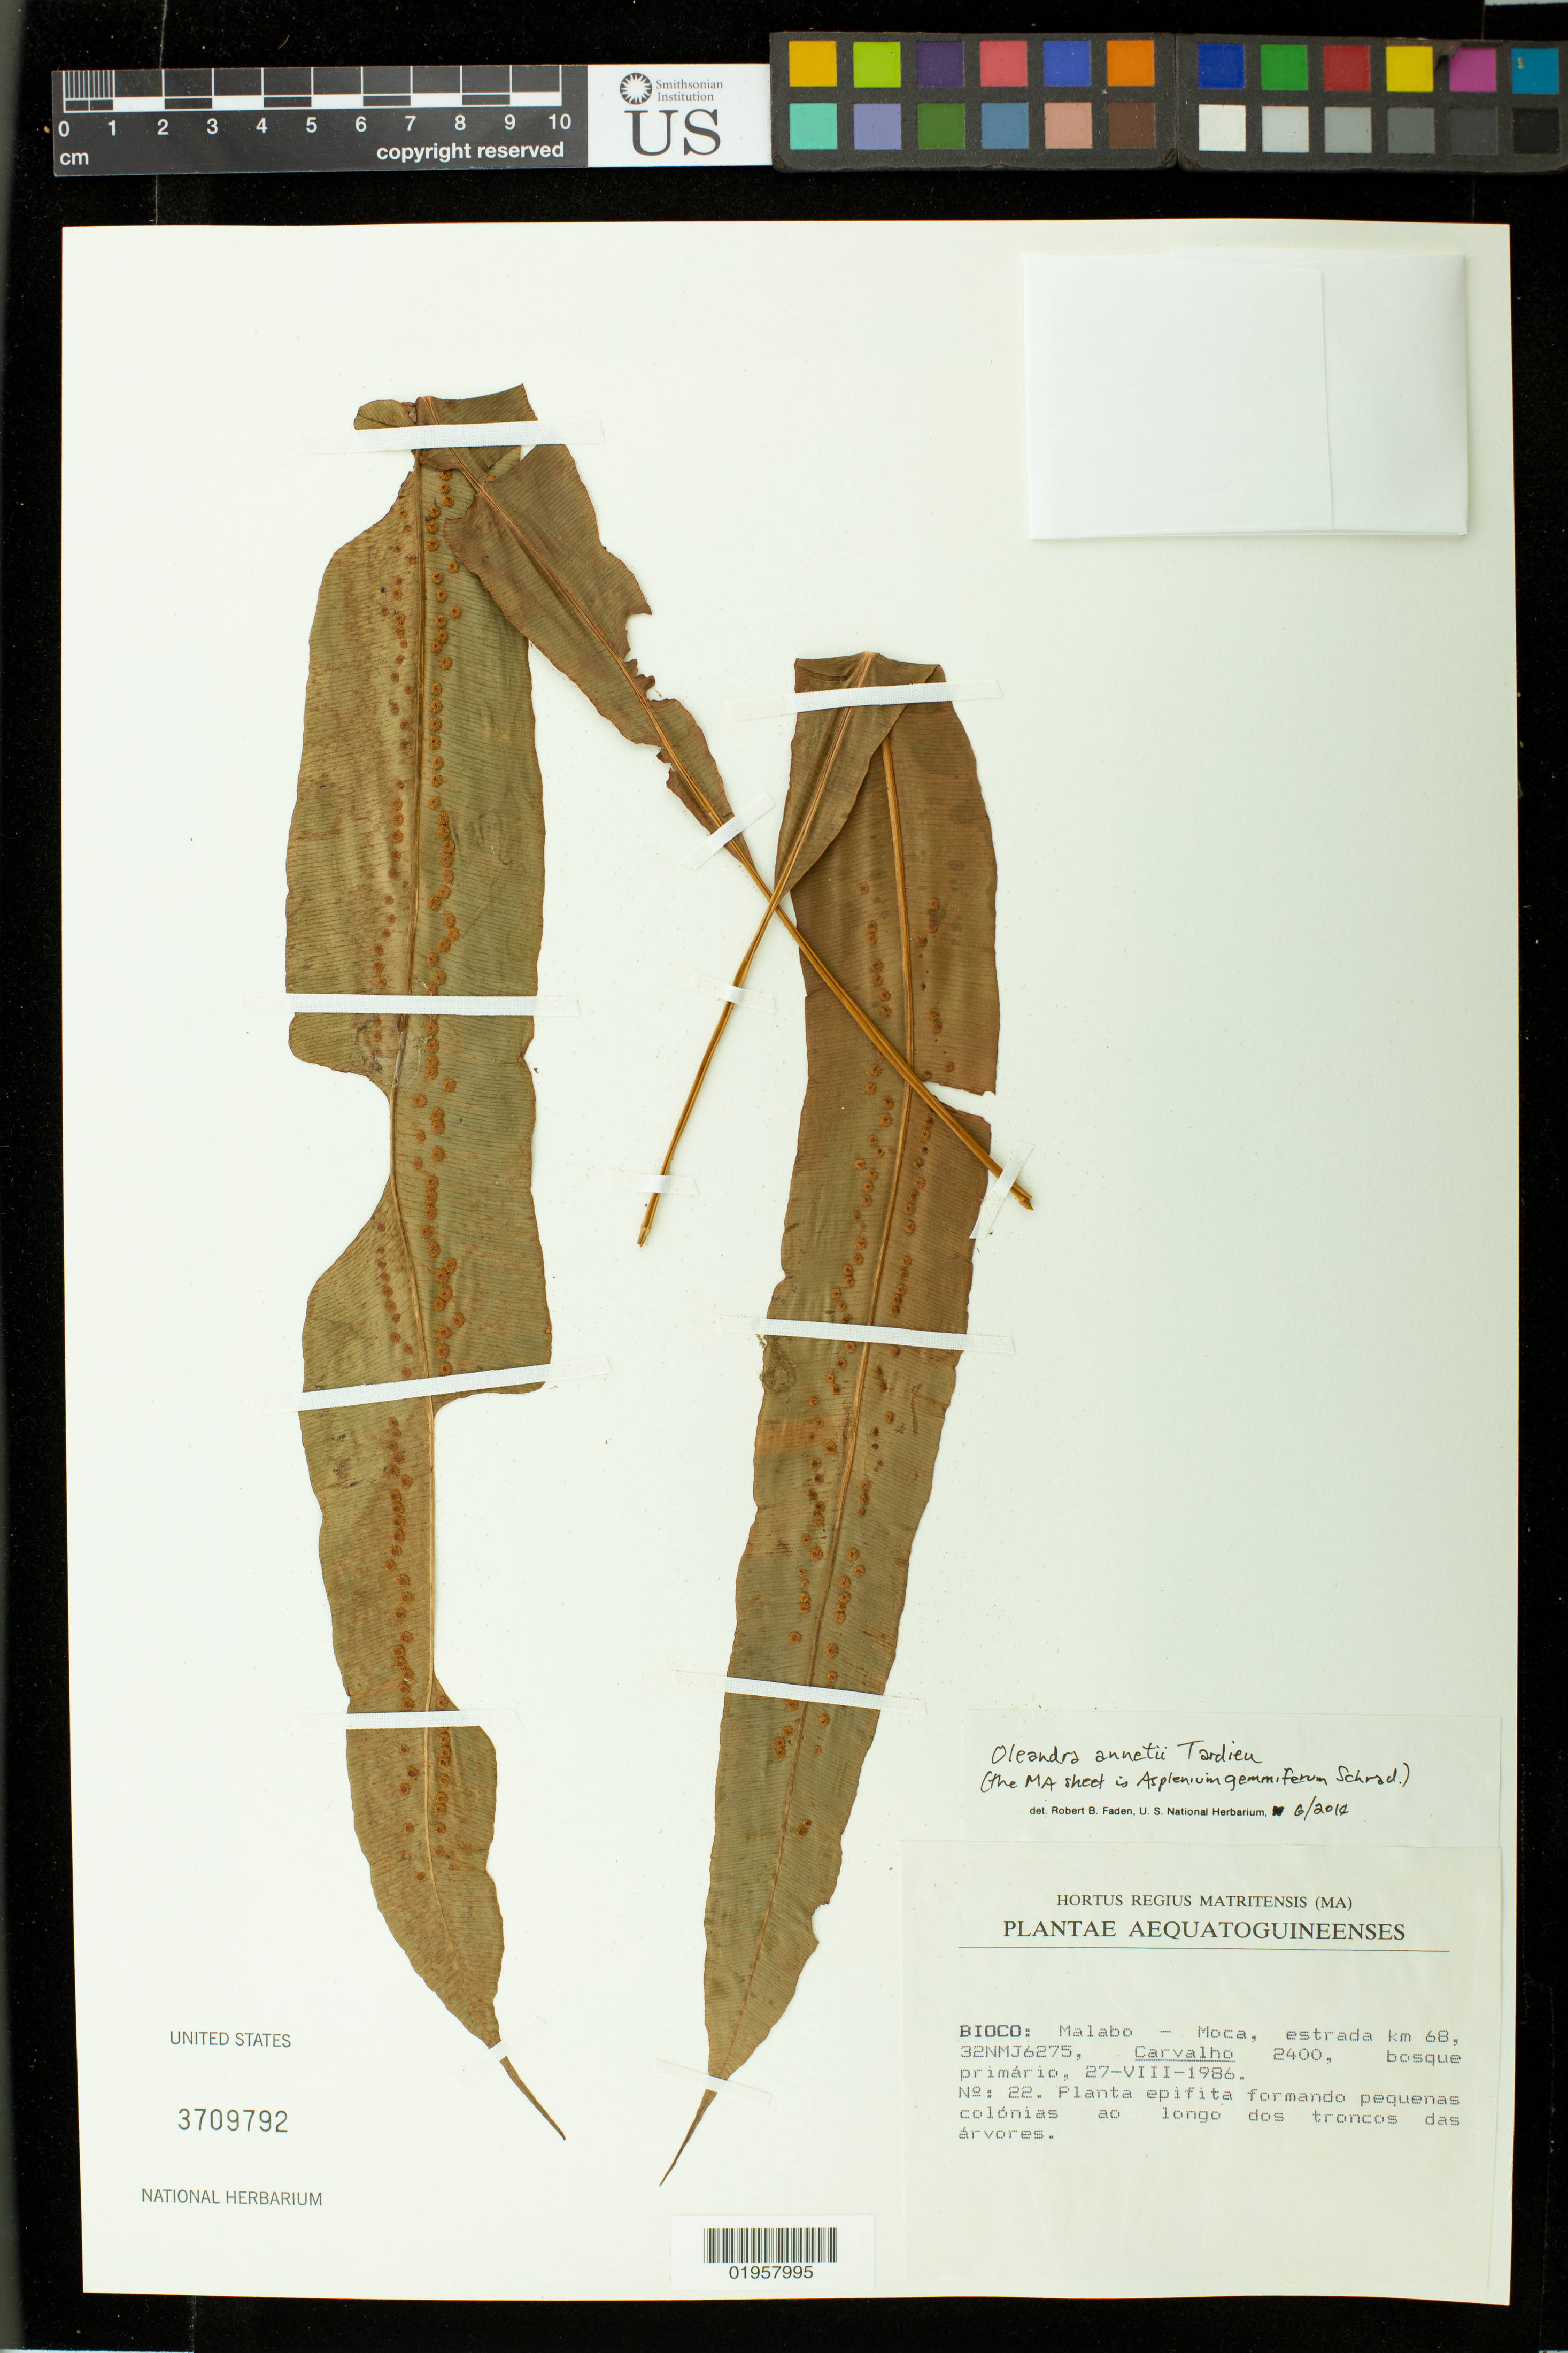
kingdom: Plantae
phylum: Tracheophyta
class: Polypodiopsida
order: Polypodiales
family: Oleandraceae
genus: Oleandra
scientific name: Oleandra annetii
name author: Tardieu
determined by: Faden, Robert B., (US), Smithsonian Institution - National Museum of Natural History (UNITED STATES)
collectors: -- Carvalho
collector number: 2400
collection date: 1986-08-27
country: Equatorial Guinea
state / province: Bioko Norte / Bioko Sur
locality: Bioco [Bioko]: Malabo - Moca, estrada km 68, 32NMJ6275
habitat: Bosque primário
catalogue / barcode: US 3709792